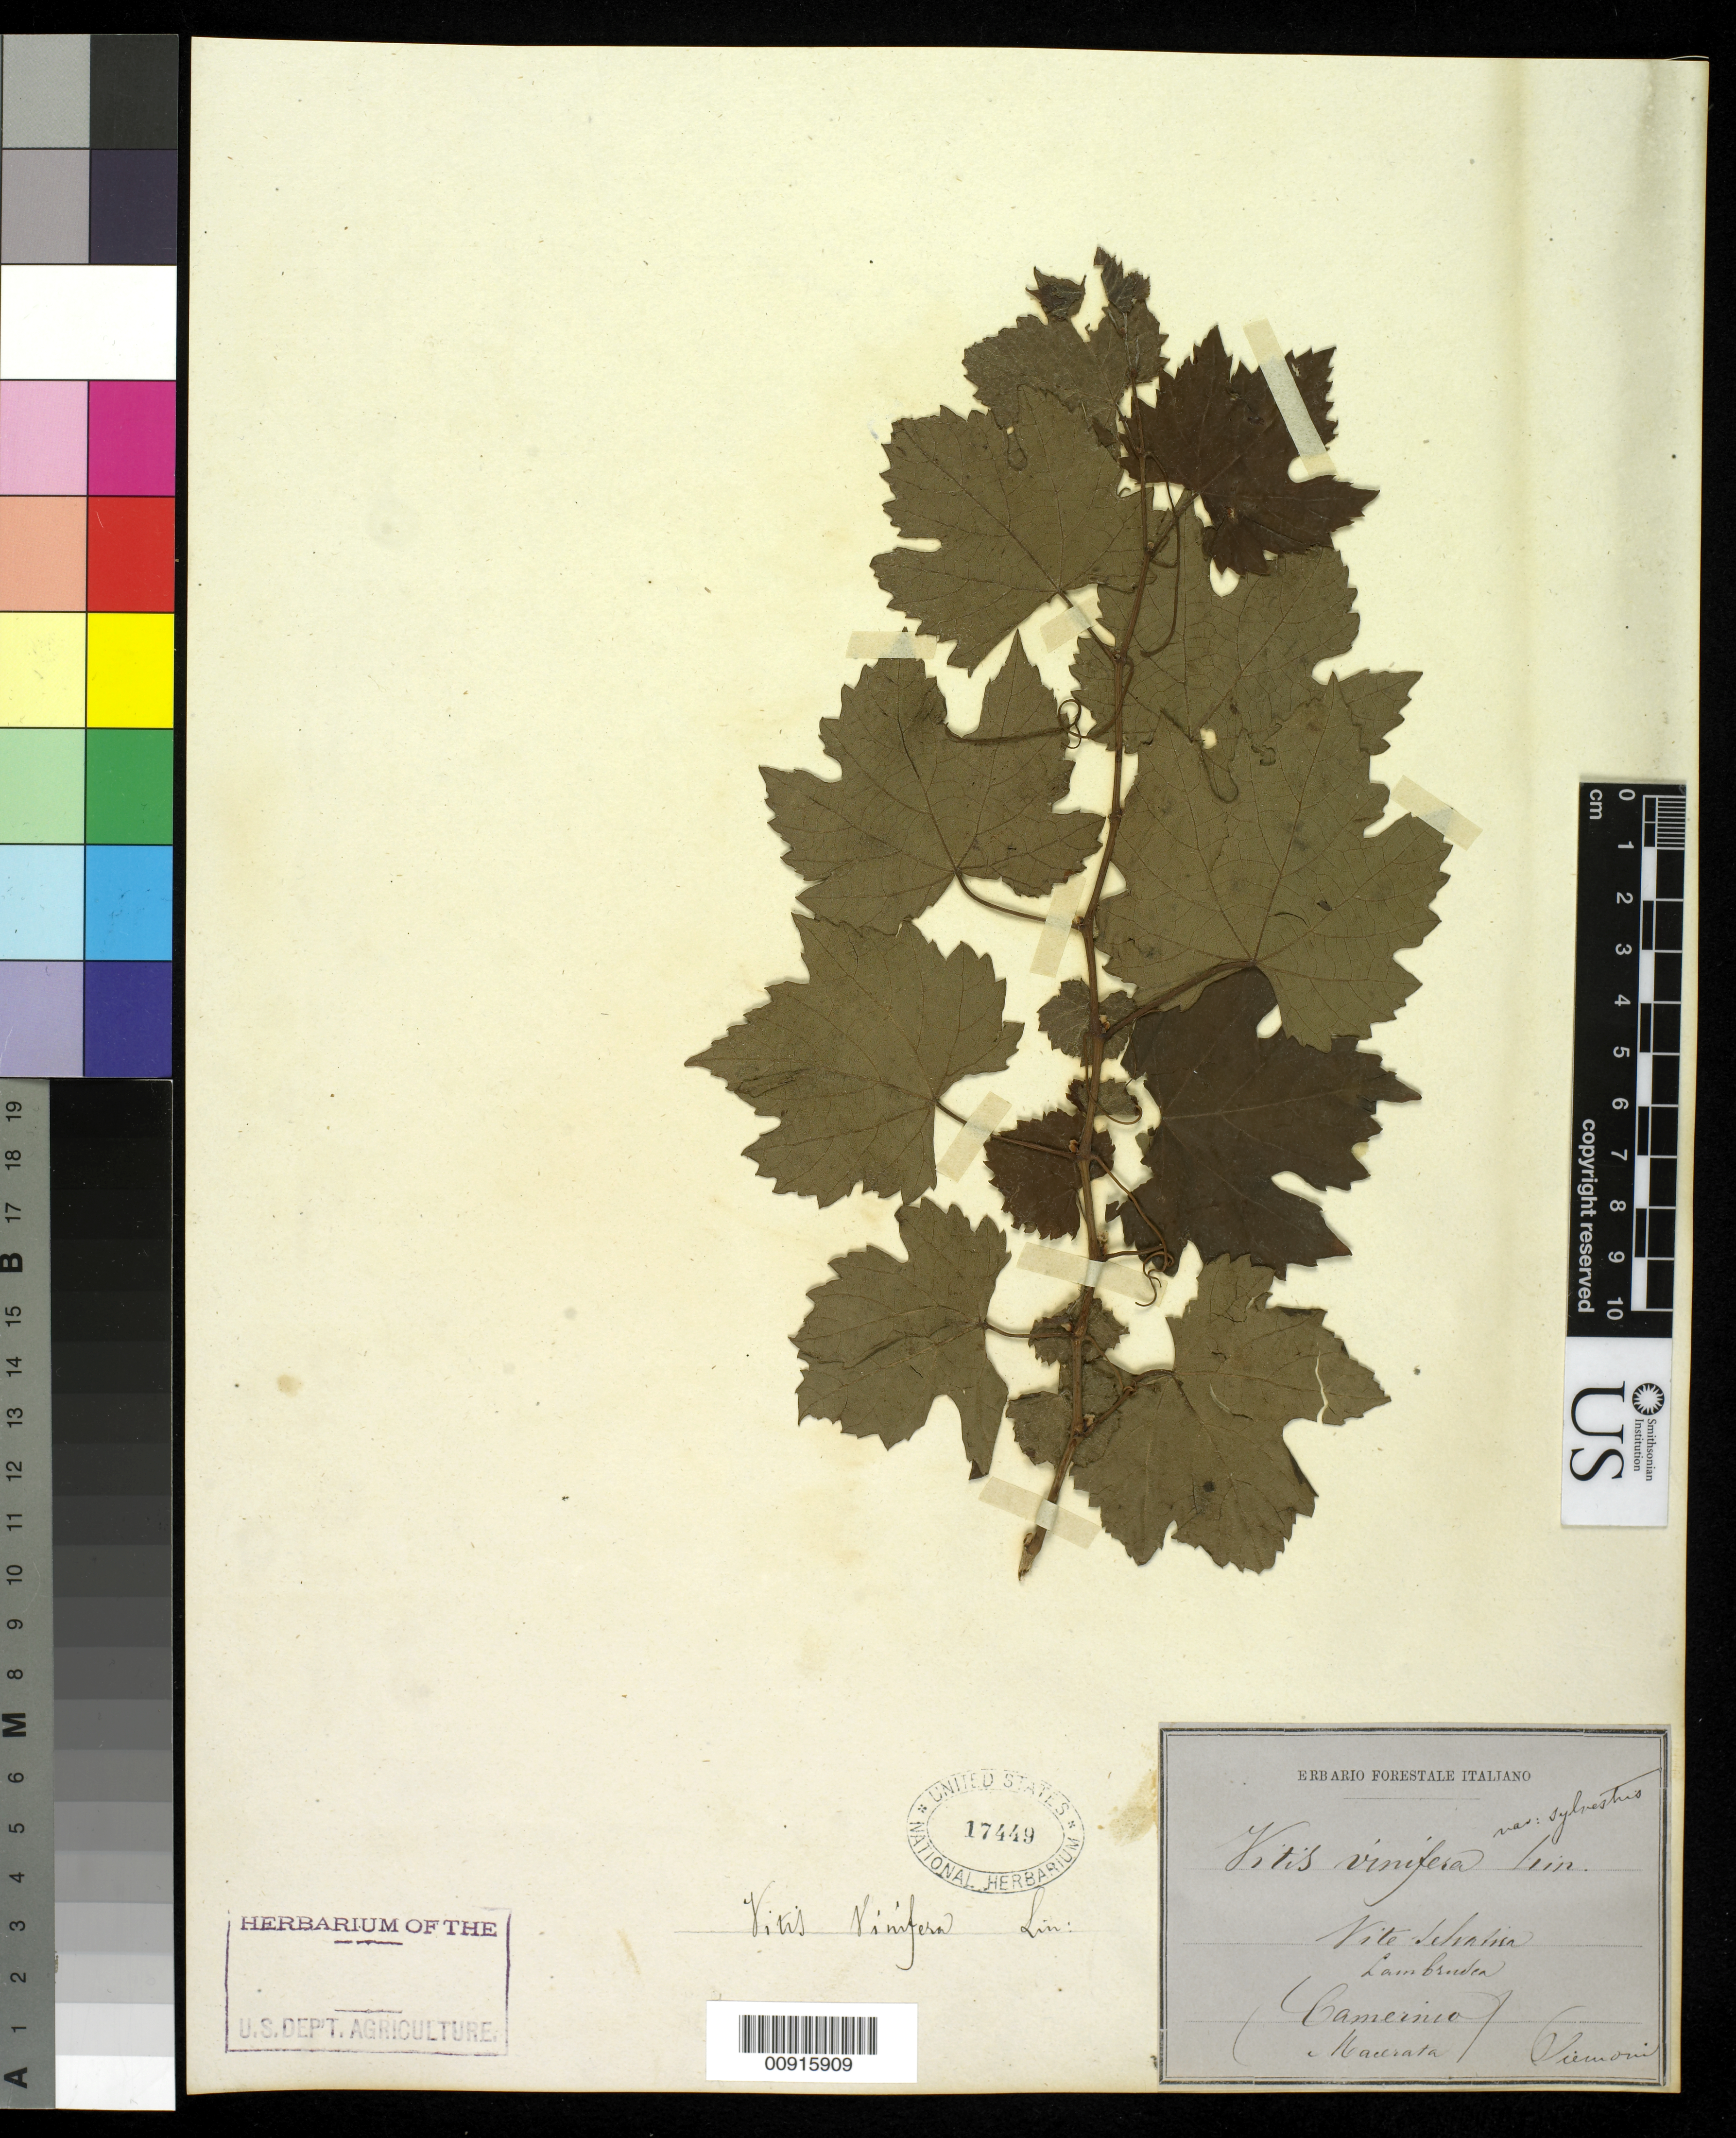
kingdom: Plantae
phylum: Tracheophyta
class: Magnoliopsida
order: Vitales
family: Vitaceae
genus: Vitis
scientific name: Vitis vinifera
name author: L.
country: Italy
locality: Lambruden Camernia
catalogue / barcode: US 17449